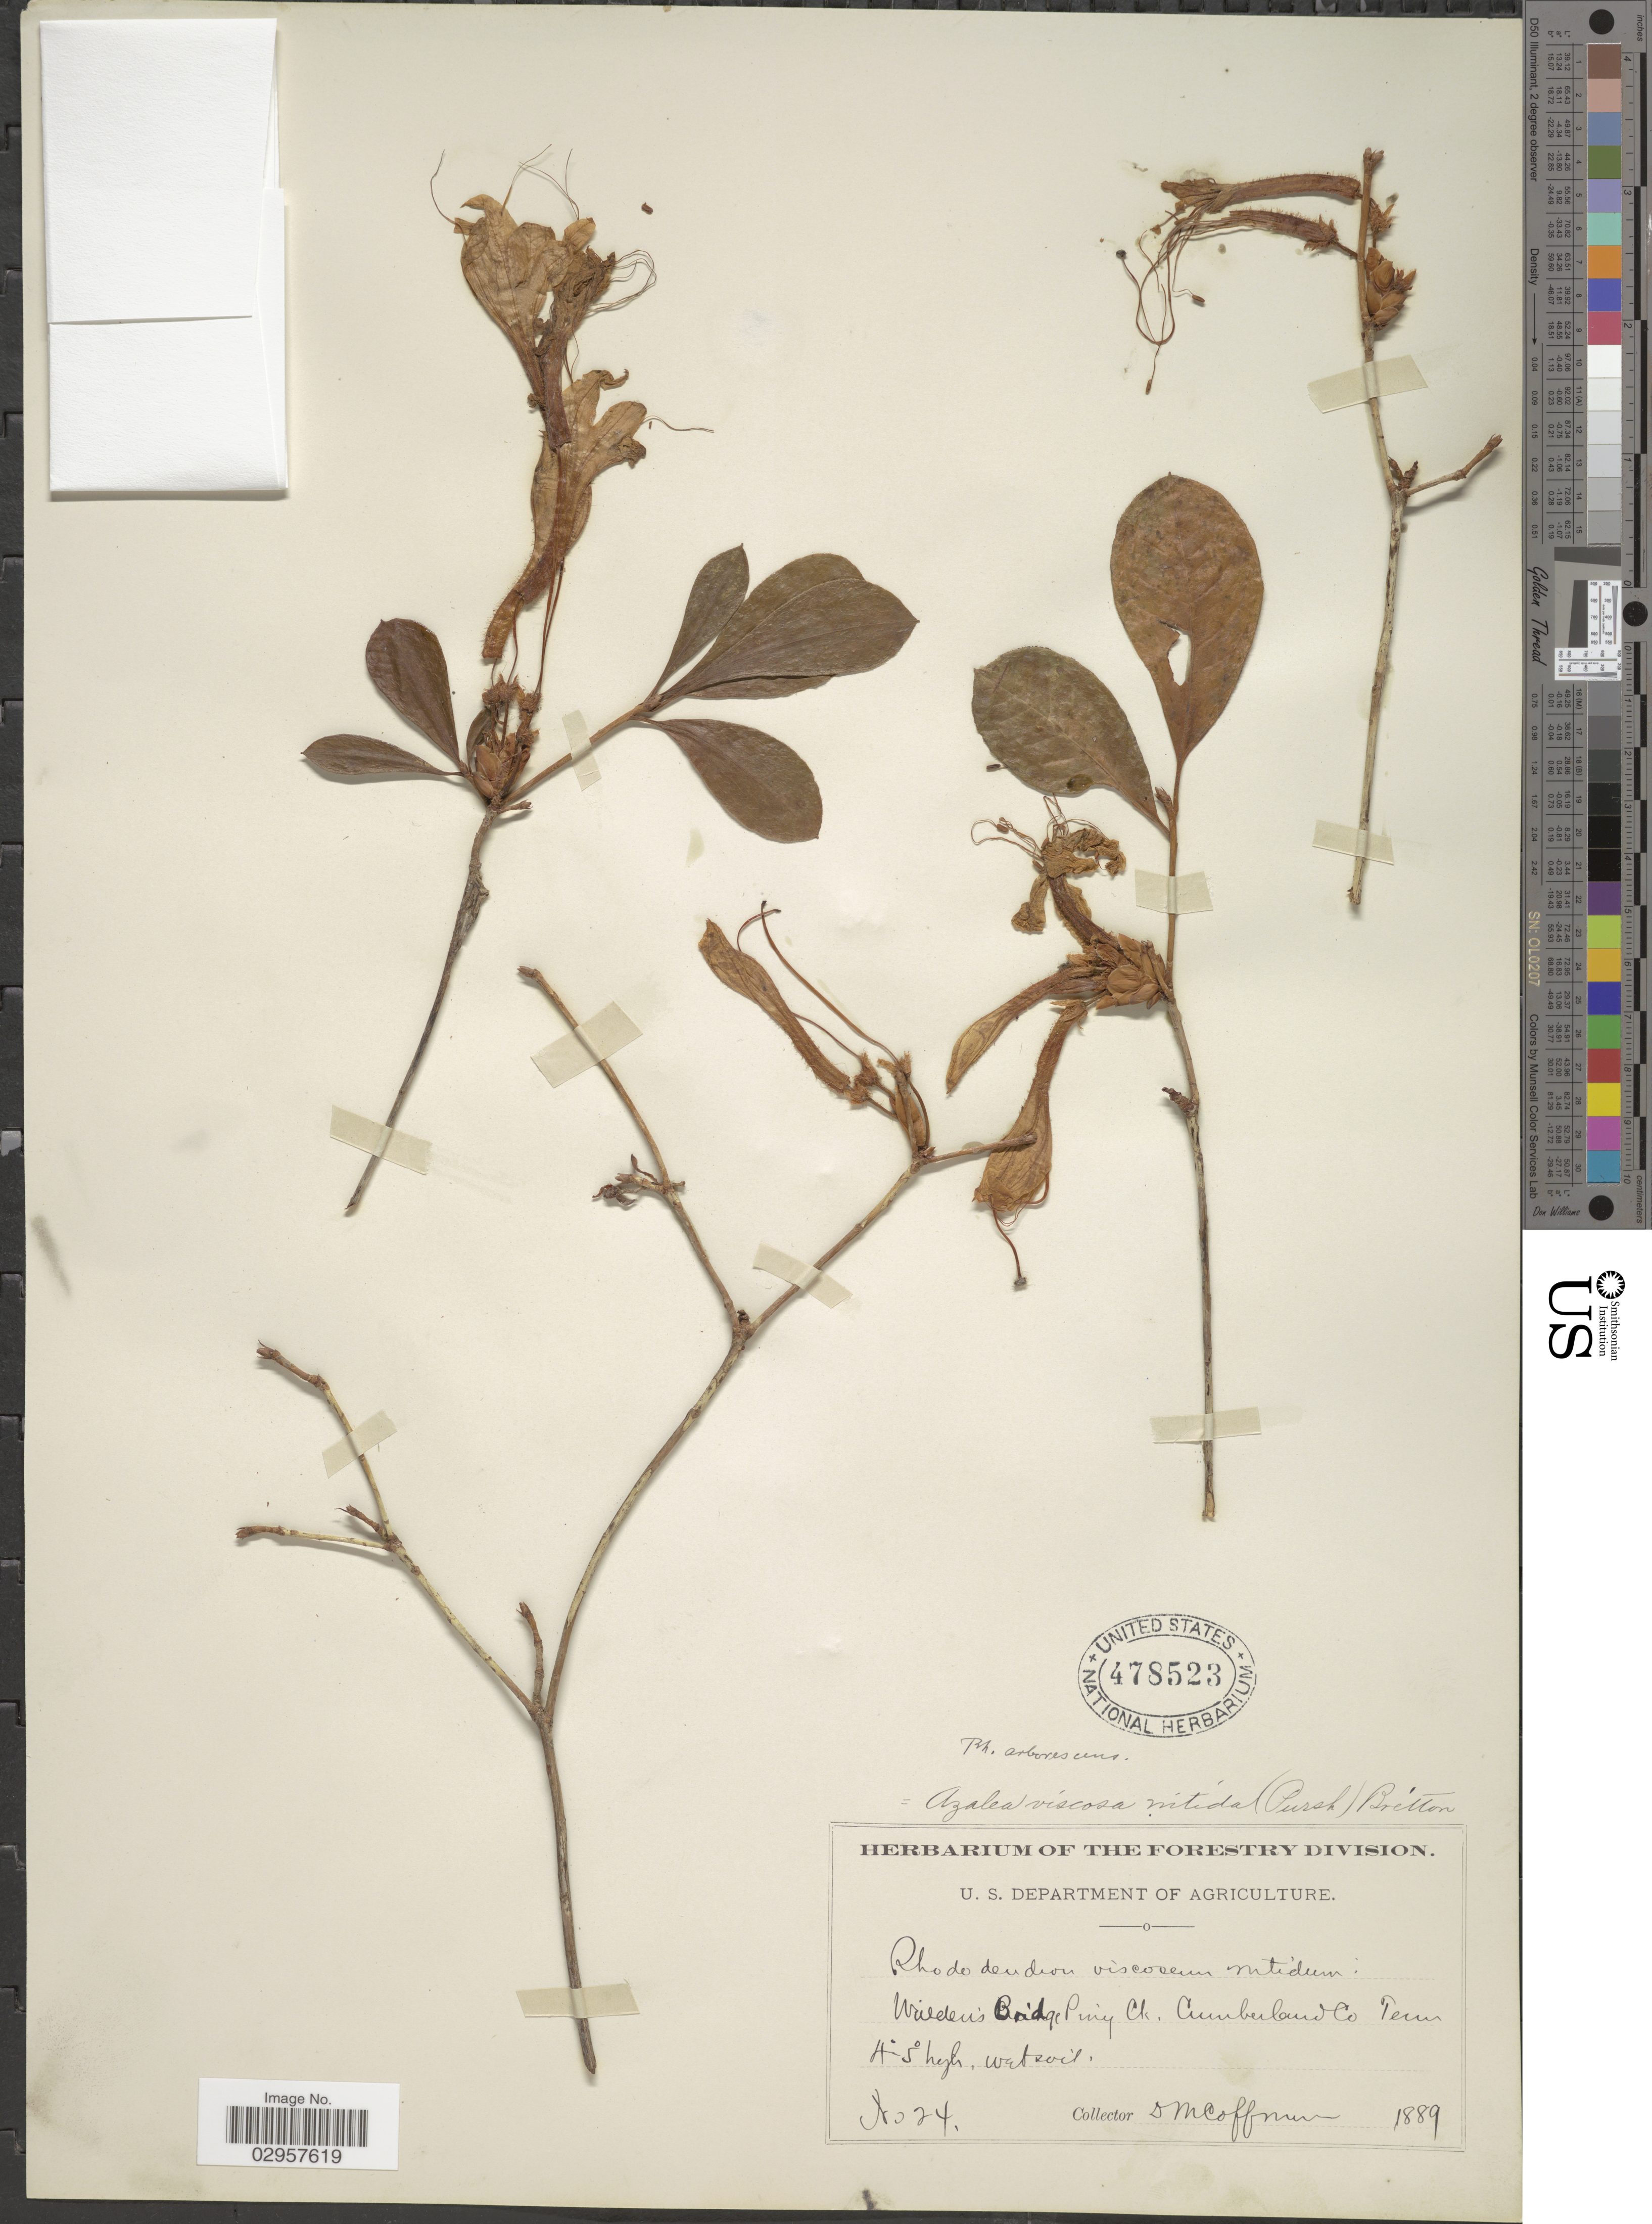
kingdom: Plantae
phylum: Tracheophyta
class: Magnoliopsida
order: Ericales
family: Ericaceae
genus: Rhododendron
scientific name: Rhododendron arborescens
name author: (Pursh) Torr.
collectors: D. M. Coffman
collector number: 24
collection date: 1889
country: United States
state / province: Tennessee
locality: Walden's Bridge Piney Ck. Cumberland Co.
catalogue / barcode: US 478523